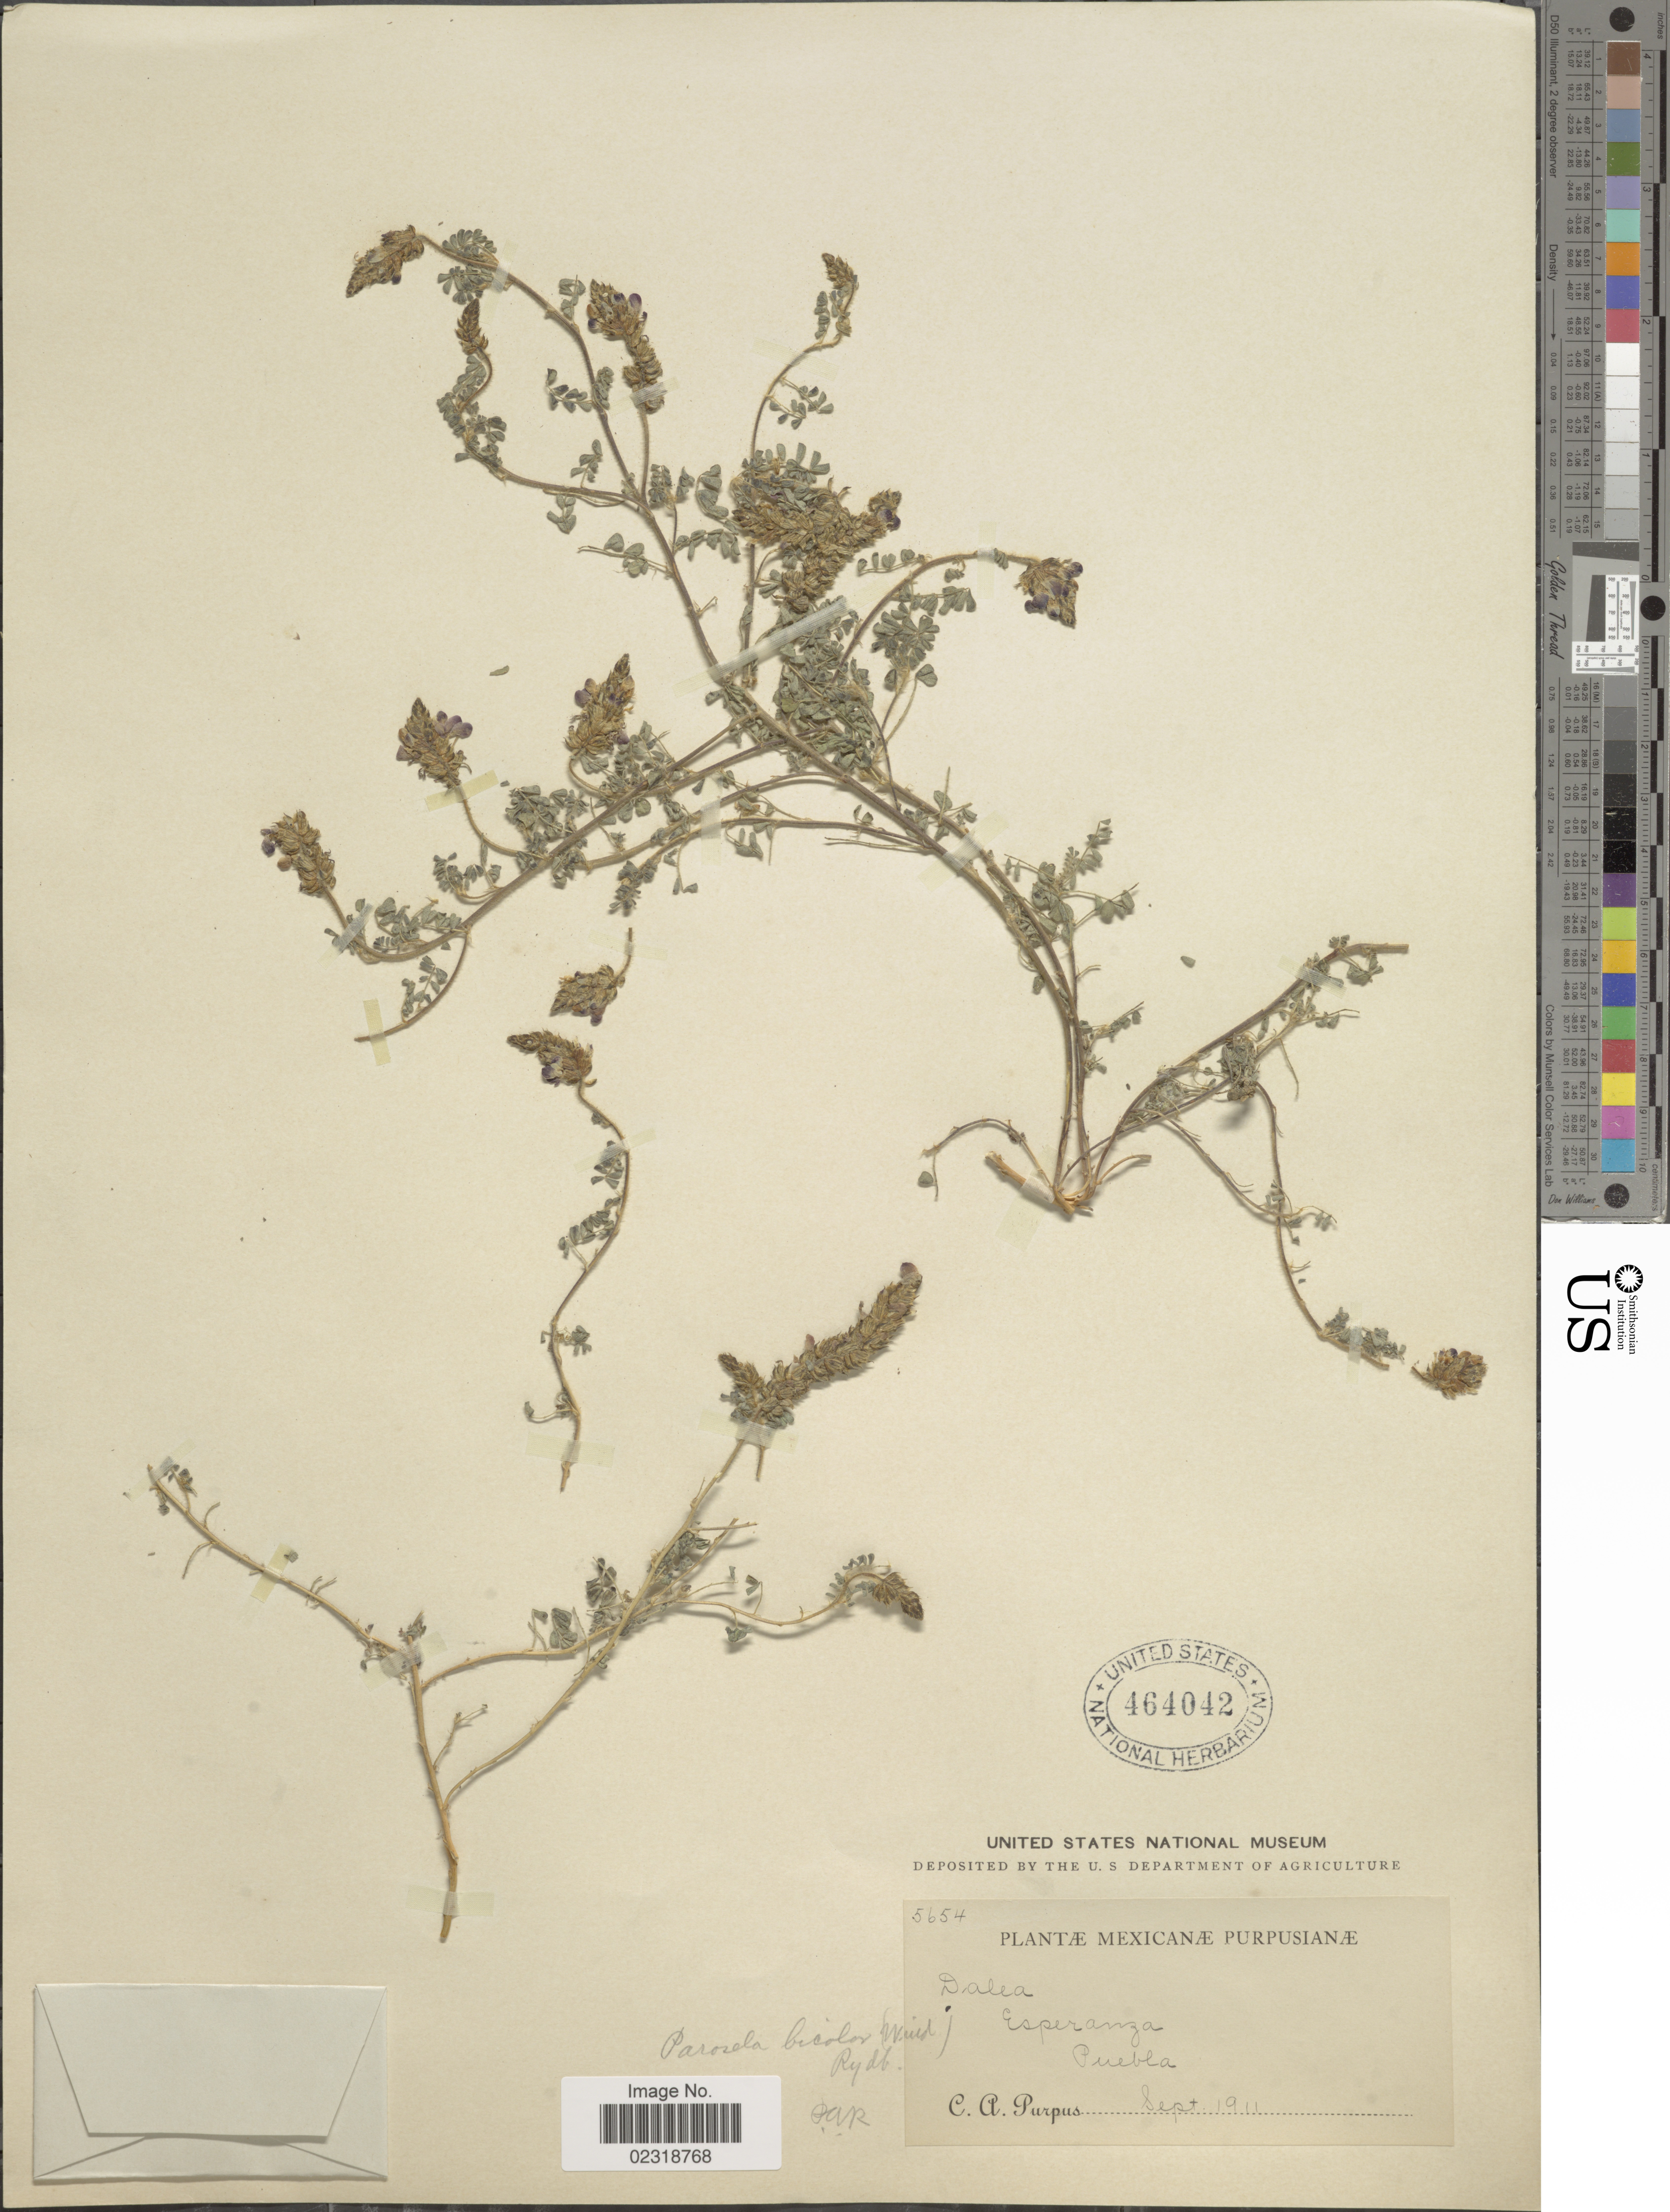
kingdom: Plantae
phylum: Tracheophyta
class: Magnoliopsida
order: Fabales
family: Fabaceae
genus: Dalea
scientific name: Dalea bicolor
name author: Humb. & Bonpl. ex Willd.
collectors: C. A. Purpus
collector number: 5654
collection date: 1911-09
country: Mexico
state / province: Puebla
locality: Mexianae Pupusianae, Esperanza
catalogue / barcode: US 464042